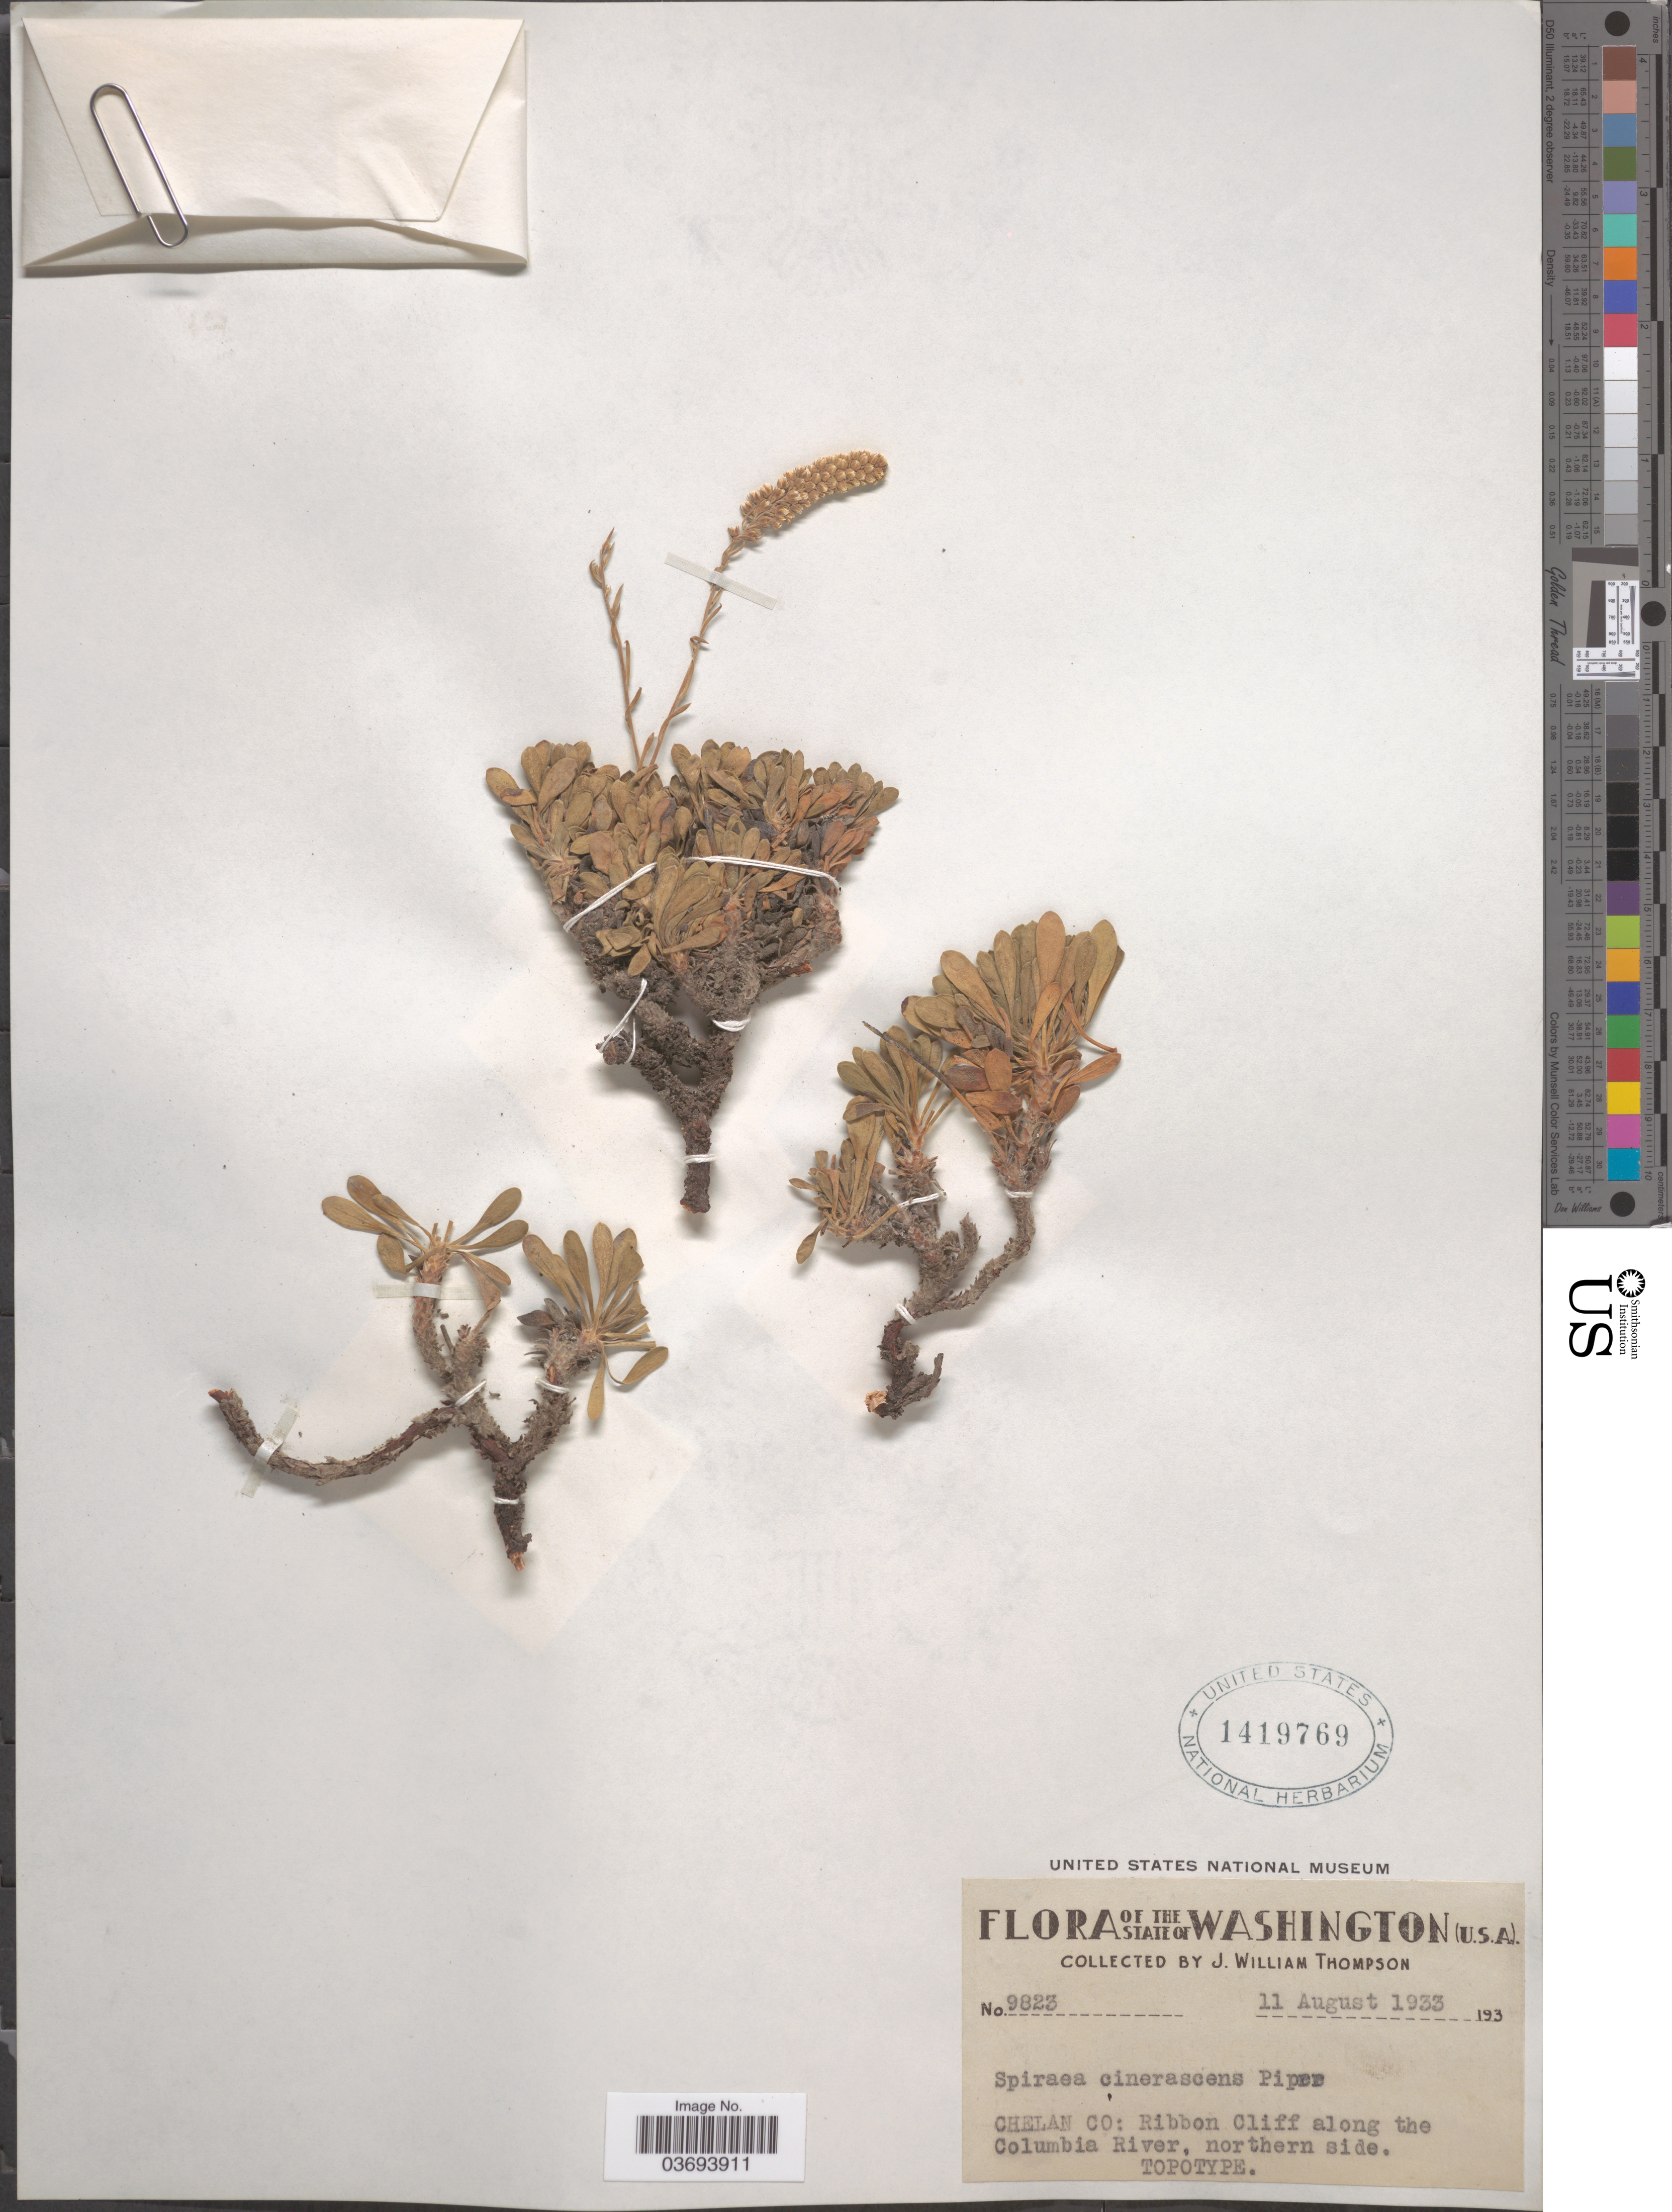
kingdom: Plantae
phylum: Tracheophyta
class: Magnoliopsida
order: Rosales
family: Rosaceae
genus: Petrophytum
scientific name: Petrophytum cinerascens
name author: (Piper) Rydb.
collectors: J. W. Thompson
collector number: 9823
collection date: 1933-08-11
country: United States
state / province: Washington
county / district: Chelan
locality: Chelan Co: Ribbon Cliff along the Columbia River, northern side.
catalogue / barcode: US 1419769